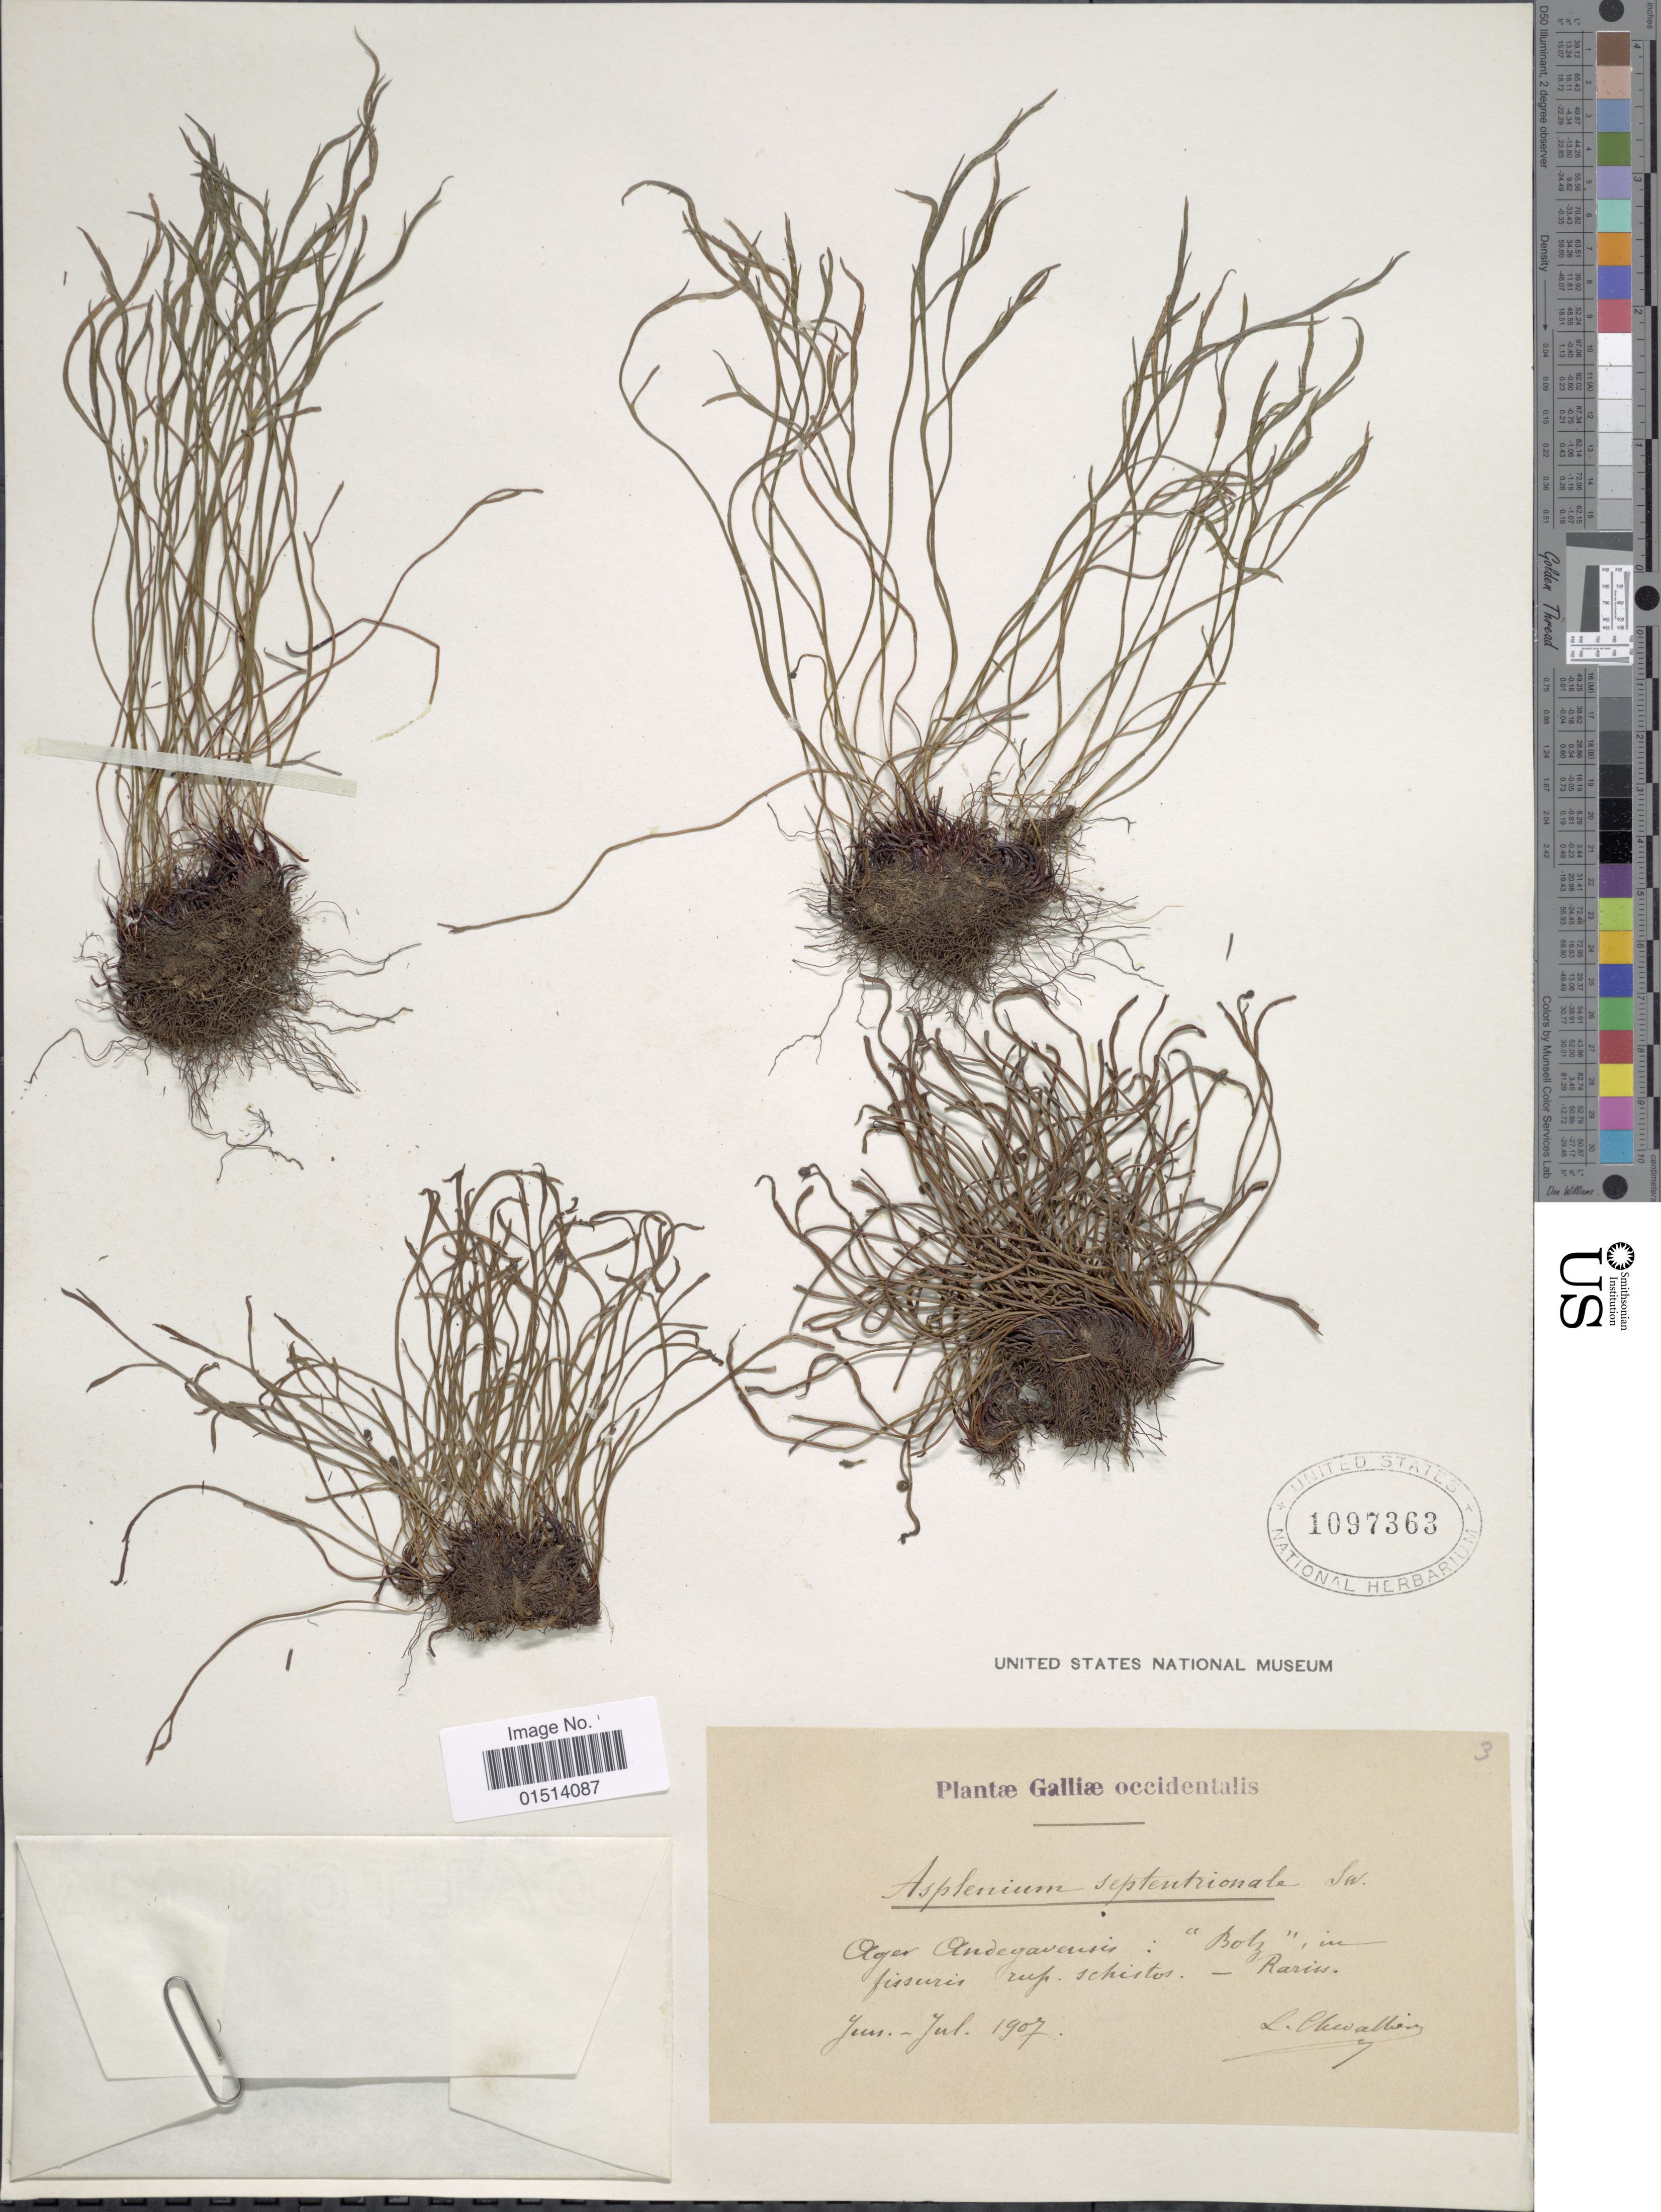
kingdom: Plantae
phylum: Tracheophyta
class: Polypodiopsida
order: Polypodiales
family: Aspleniaceae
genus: Asplenium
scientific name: Asplenium septentrionale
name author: (L.) Hoffm.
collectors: L. Chevallier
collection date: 1907-06/1907-07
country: France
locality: Oger Andegaversis: "Bolz", in fissuris, rup: schistos, Rariss, Galliae [interpreted]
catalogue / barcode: US 1097363